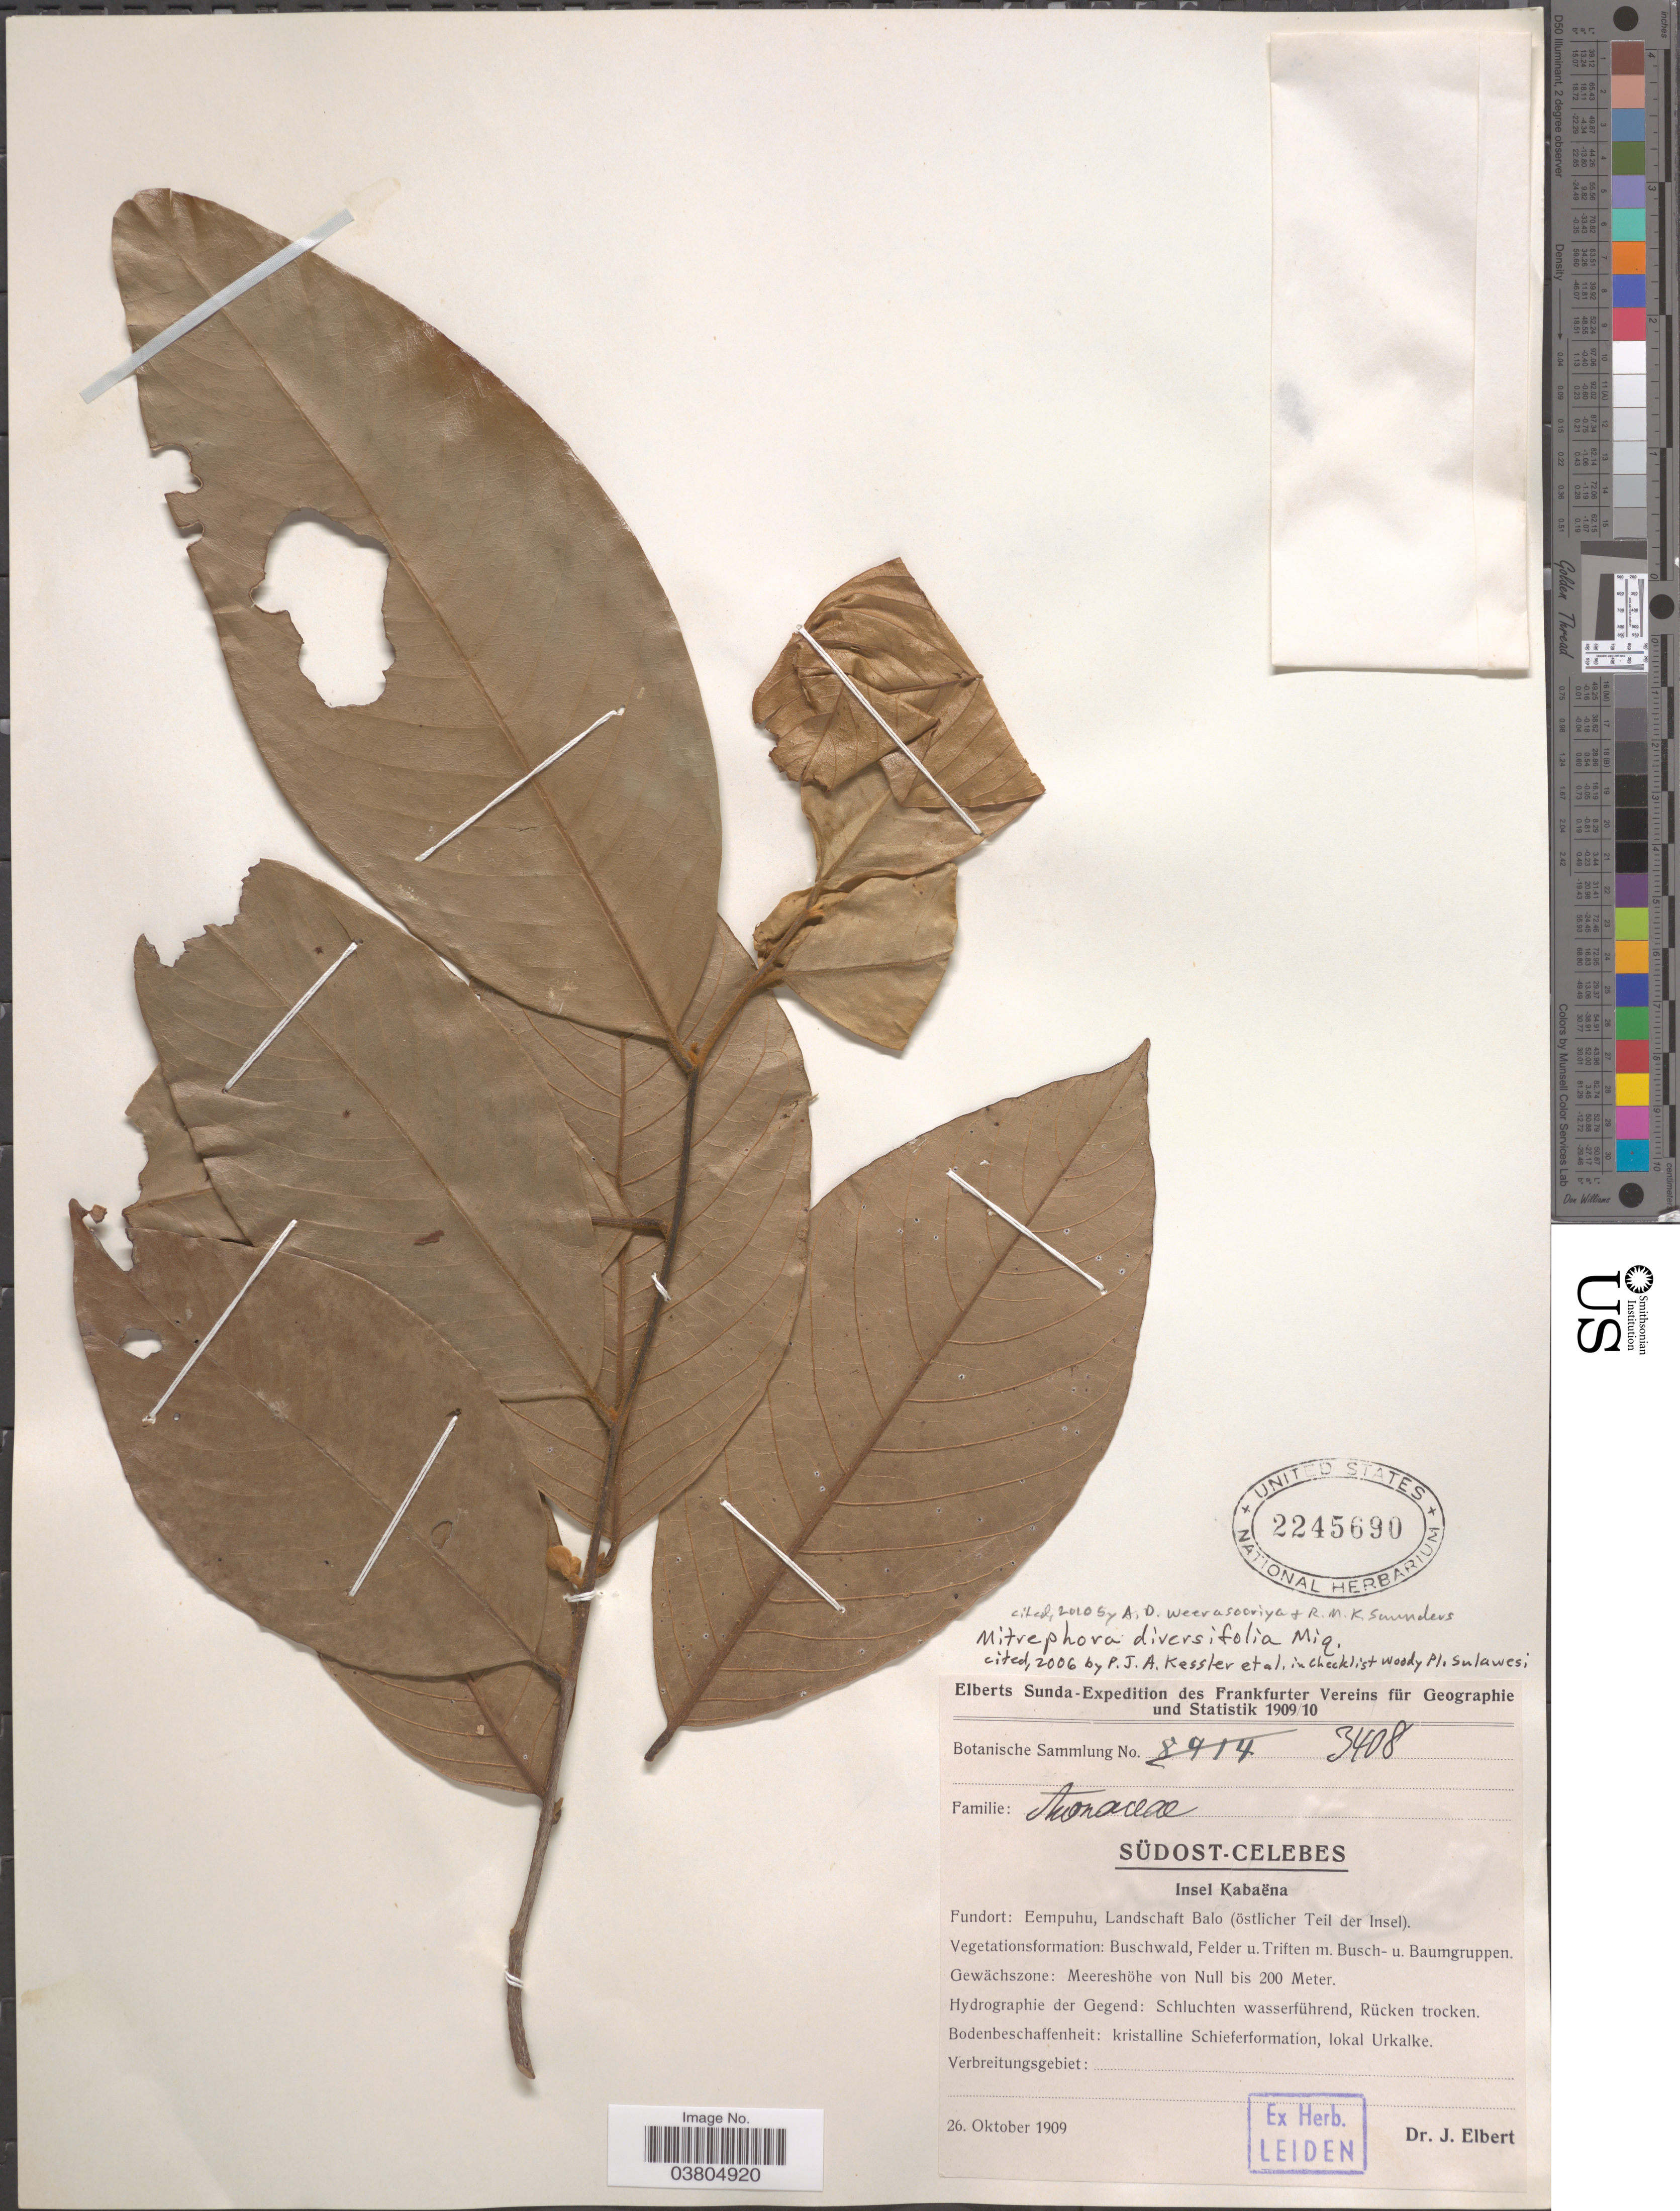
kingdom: Plantae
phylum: Tracheophyta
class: Magnoliopsida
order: Magnoliales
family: Annonaceae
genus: Mitrephora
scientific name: Mitrephora diversifolia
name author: Miq.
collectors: J. Elbert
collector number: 3408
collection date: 1909-10-26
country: Indonesia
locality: Südost-Celebes. Insel Kabaëna. Eempuhu, Landschaft Balo (östlicher Teil der Insel).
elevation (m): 200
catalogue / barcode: US 2245690